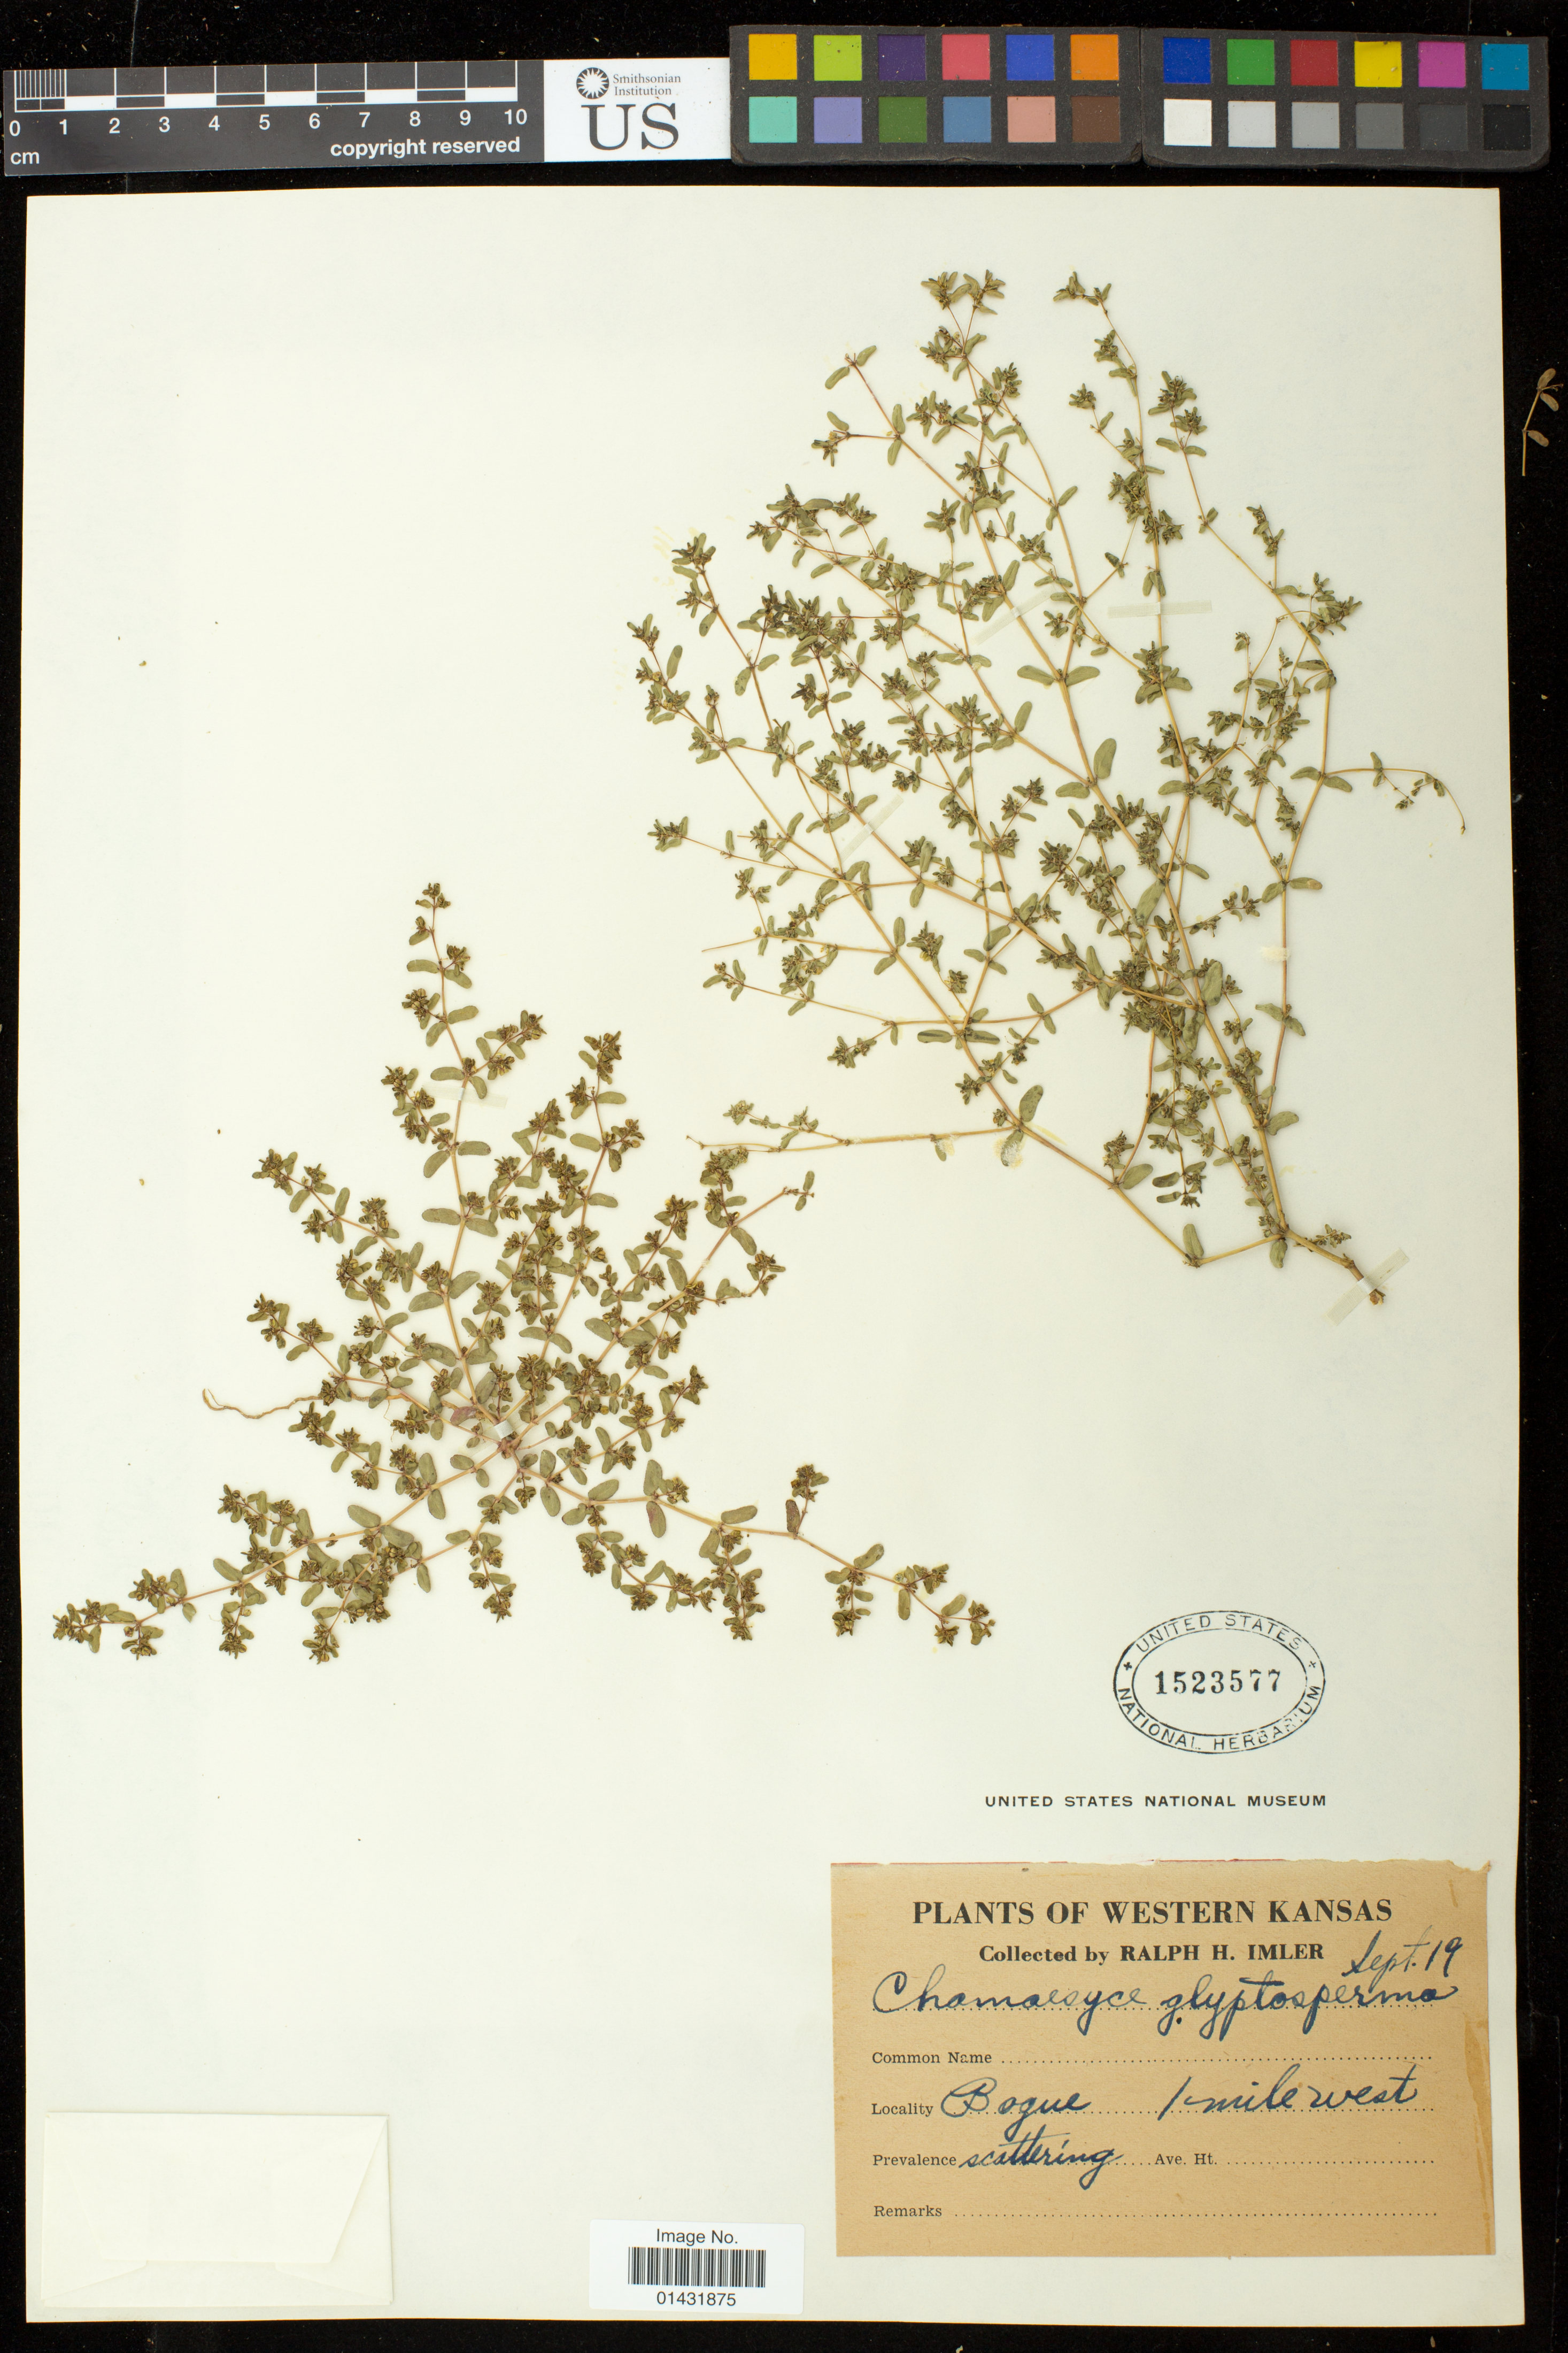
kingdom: Plantae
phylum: Tracheophyta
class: Magnoliopsida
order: Malpighiales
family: Euphorbiaceae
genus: Euphorbia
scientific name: Euphorbia glyptosperma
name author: Engelm.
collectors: R. Imler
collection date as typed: Sept. 19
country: United States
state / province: Kansas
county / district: Graham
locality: Bogue 1 mile west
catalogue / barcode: US 1523577